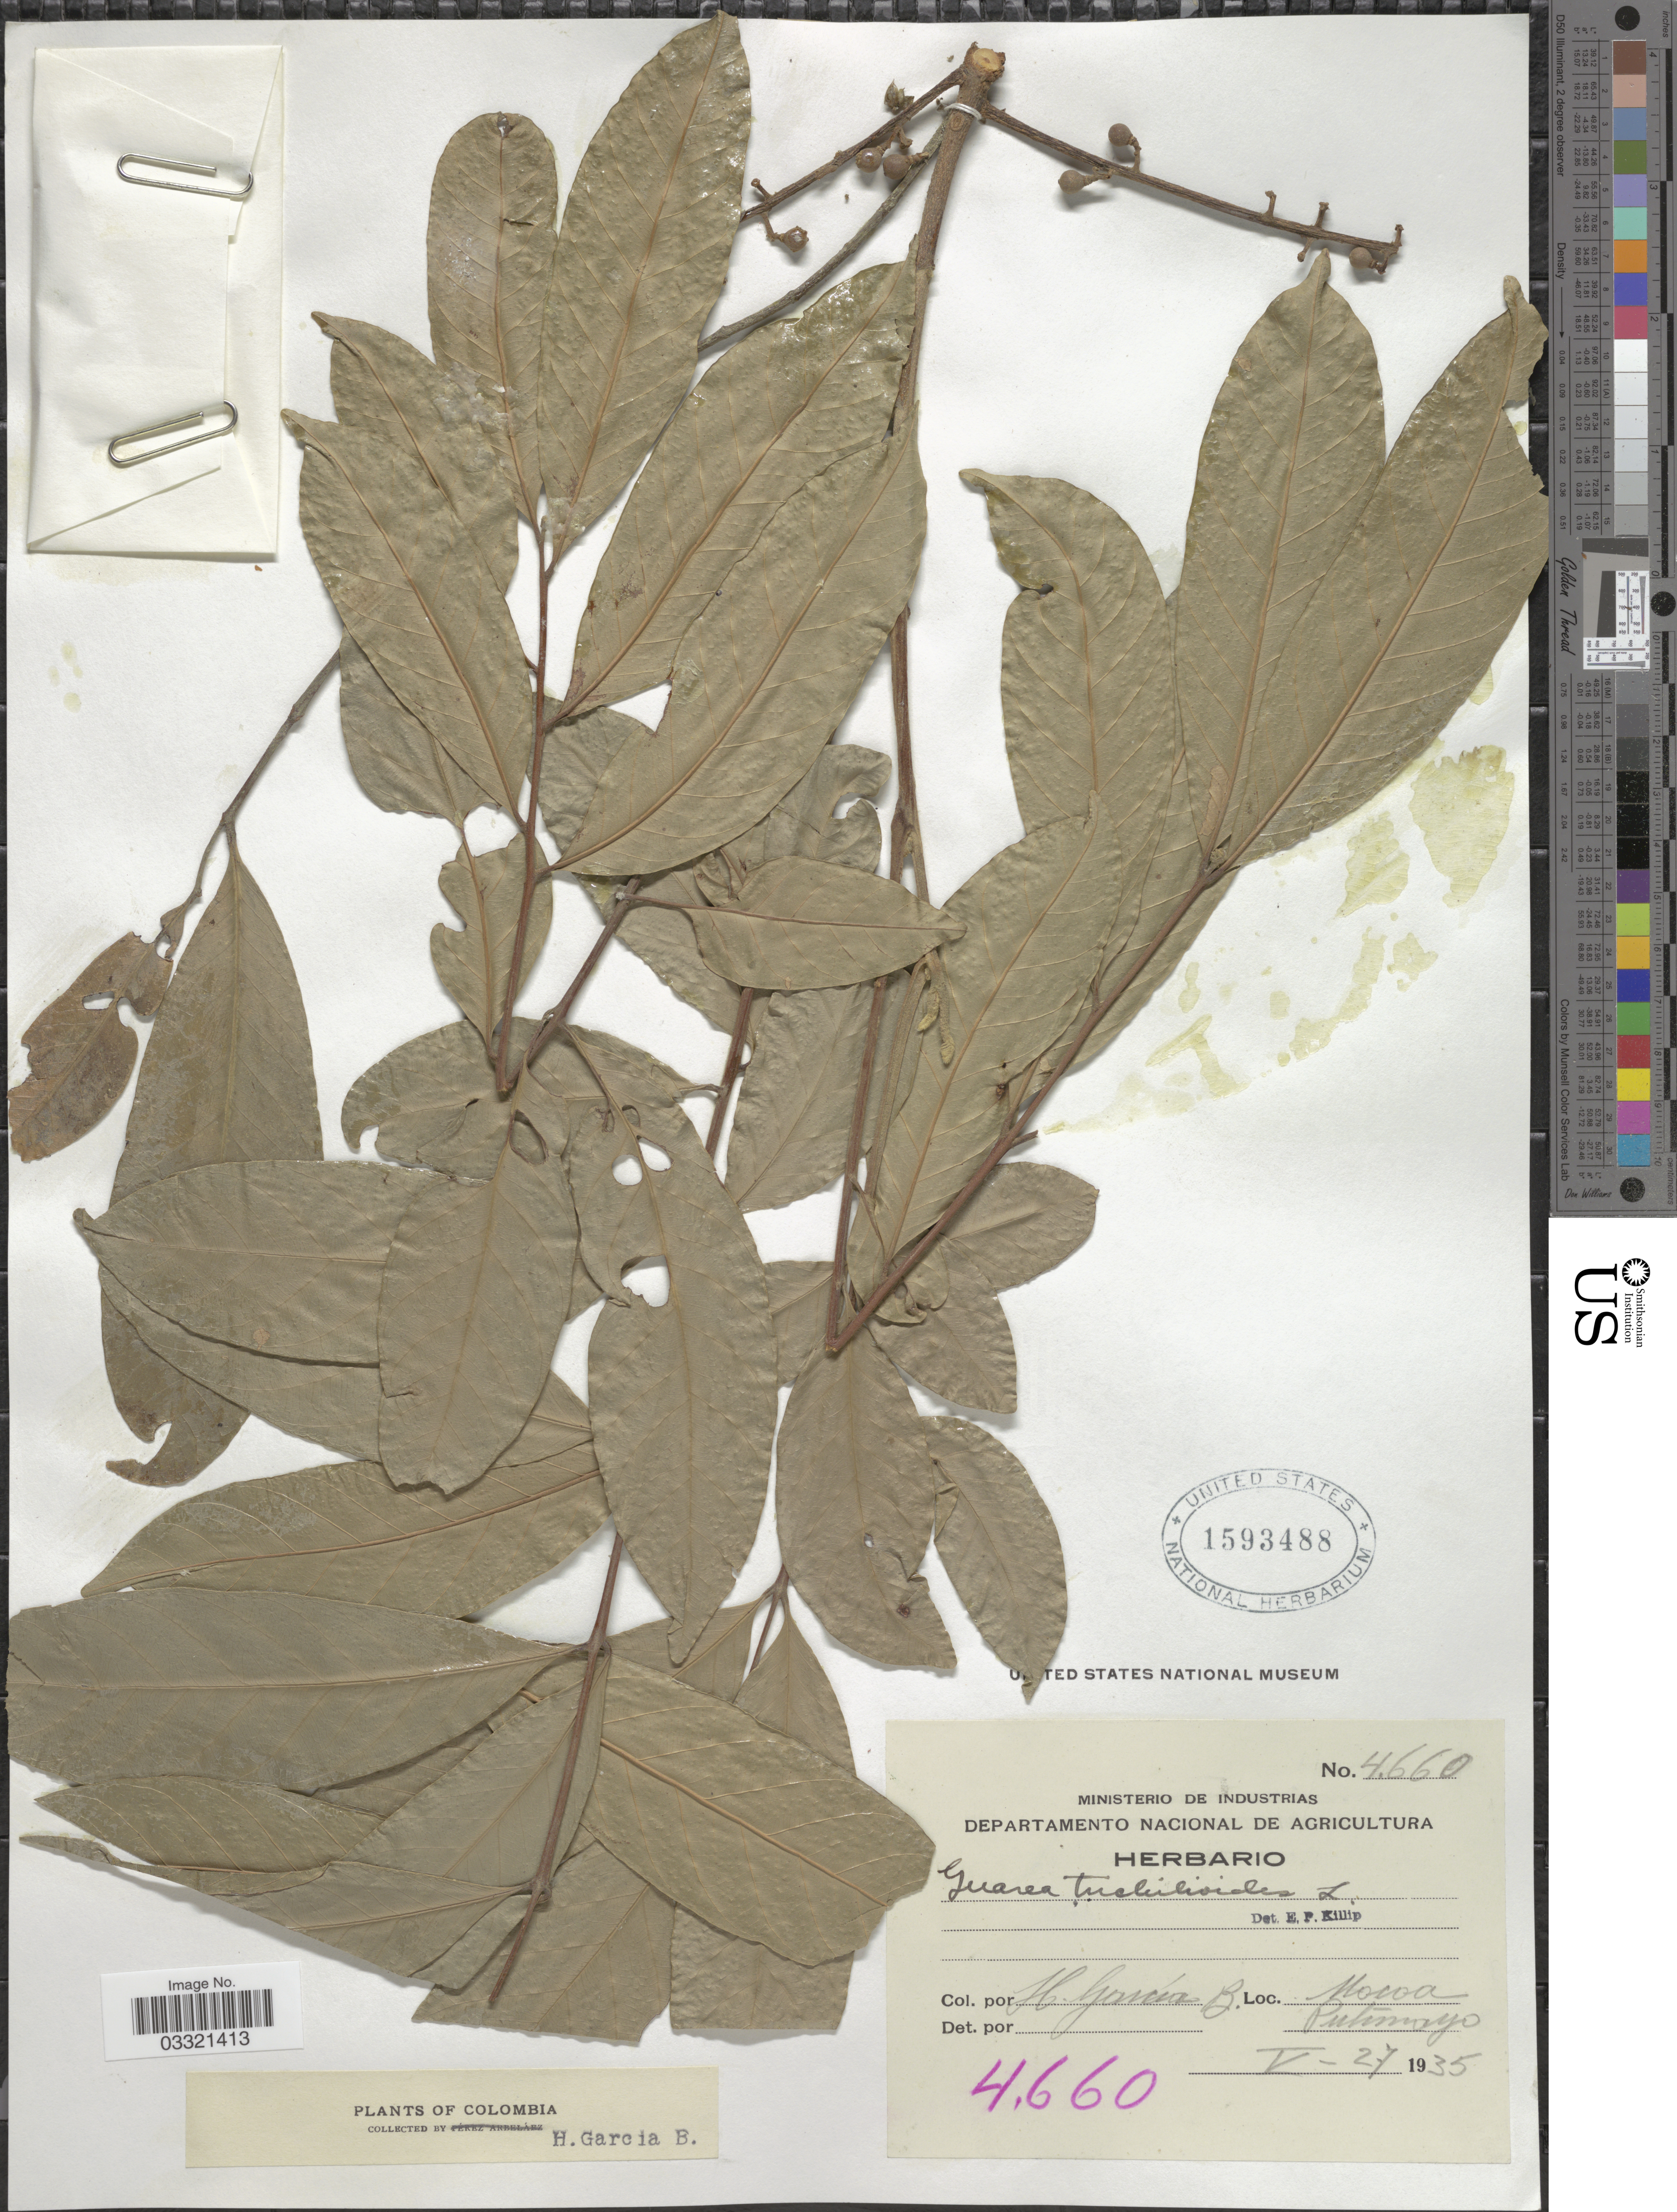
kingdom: Plantae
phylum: Tracheophyta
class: Magnoliopsida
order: Sapindales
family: Meliaceae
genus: Guarea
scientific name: Guarea guidonia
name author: (L.) Sleumer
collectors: H. García B.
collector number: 4660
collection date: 1935-05-27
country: Colombia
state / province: Putumayo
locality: Mocoa.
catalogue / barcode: US 1593488